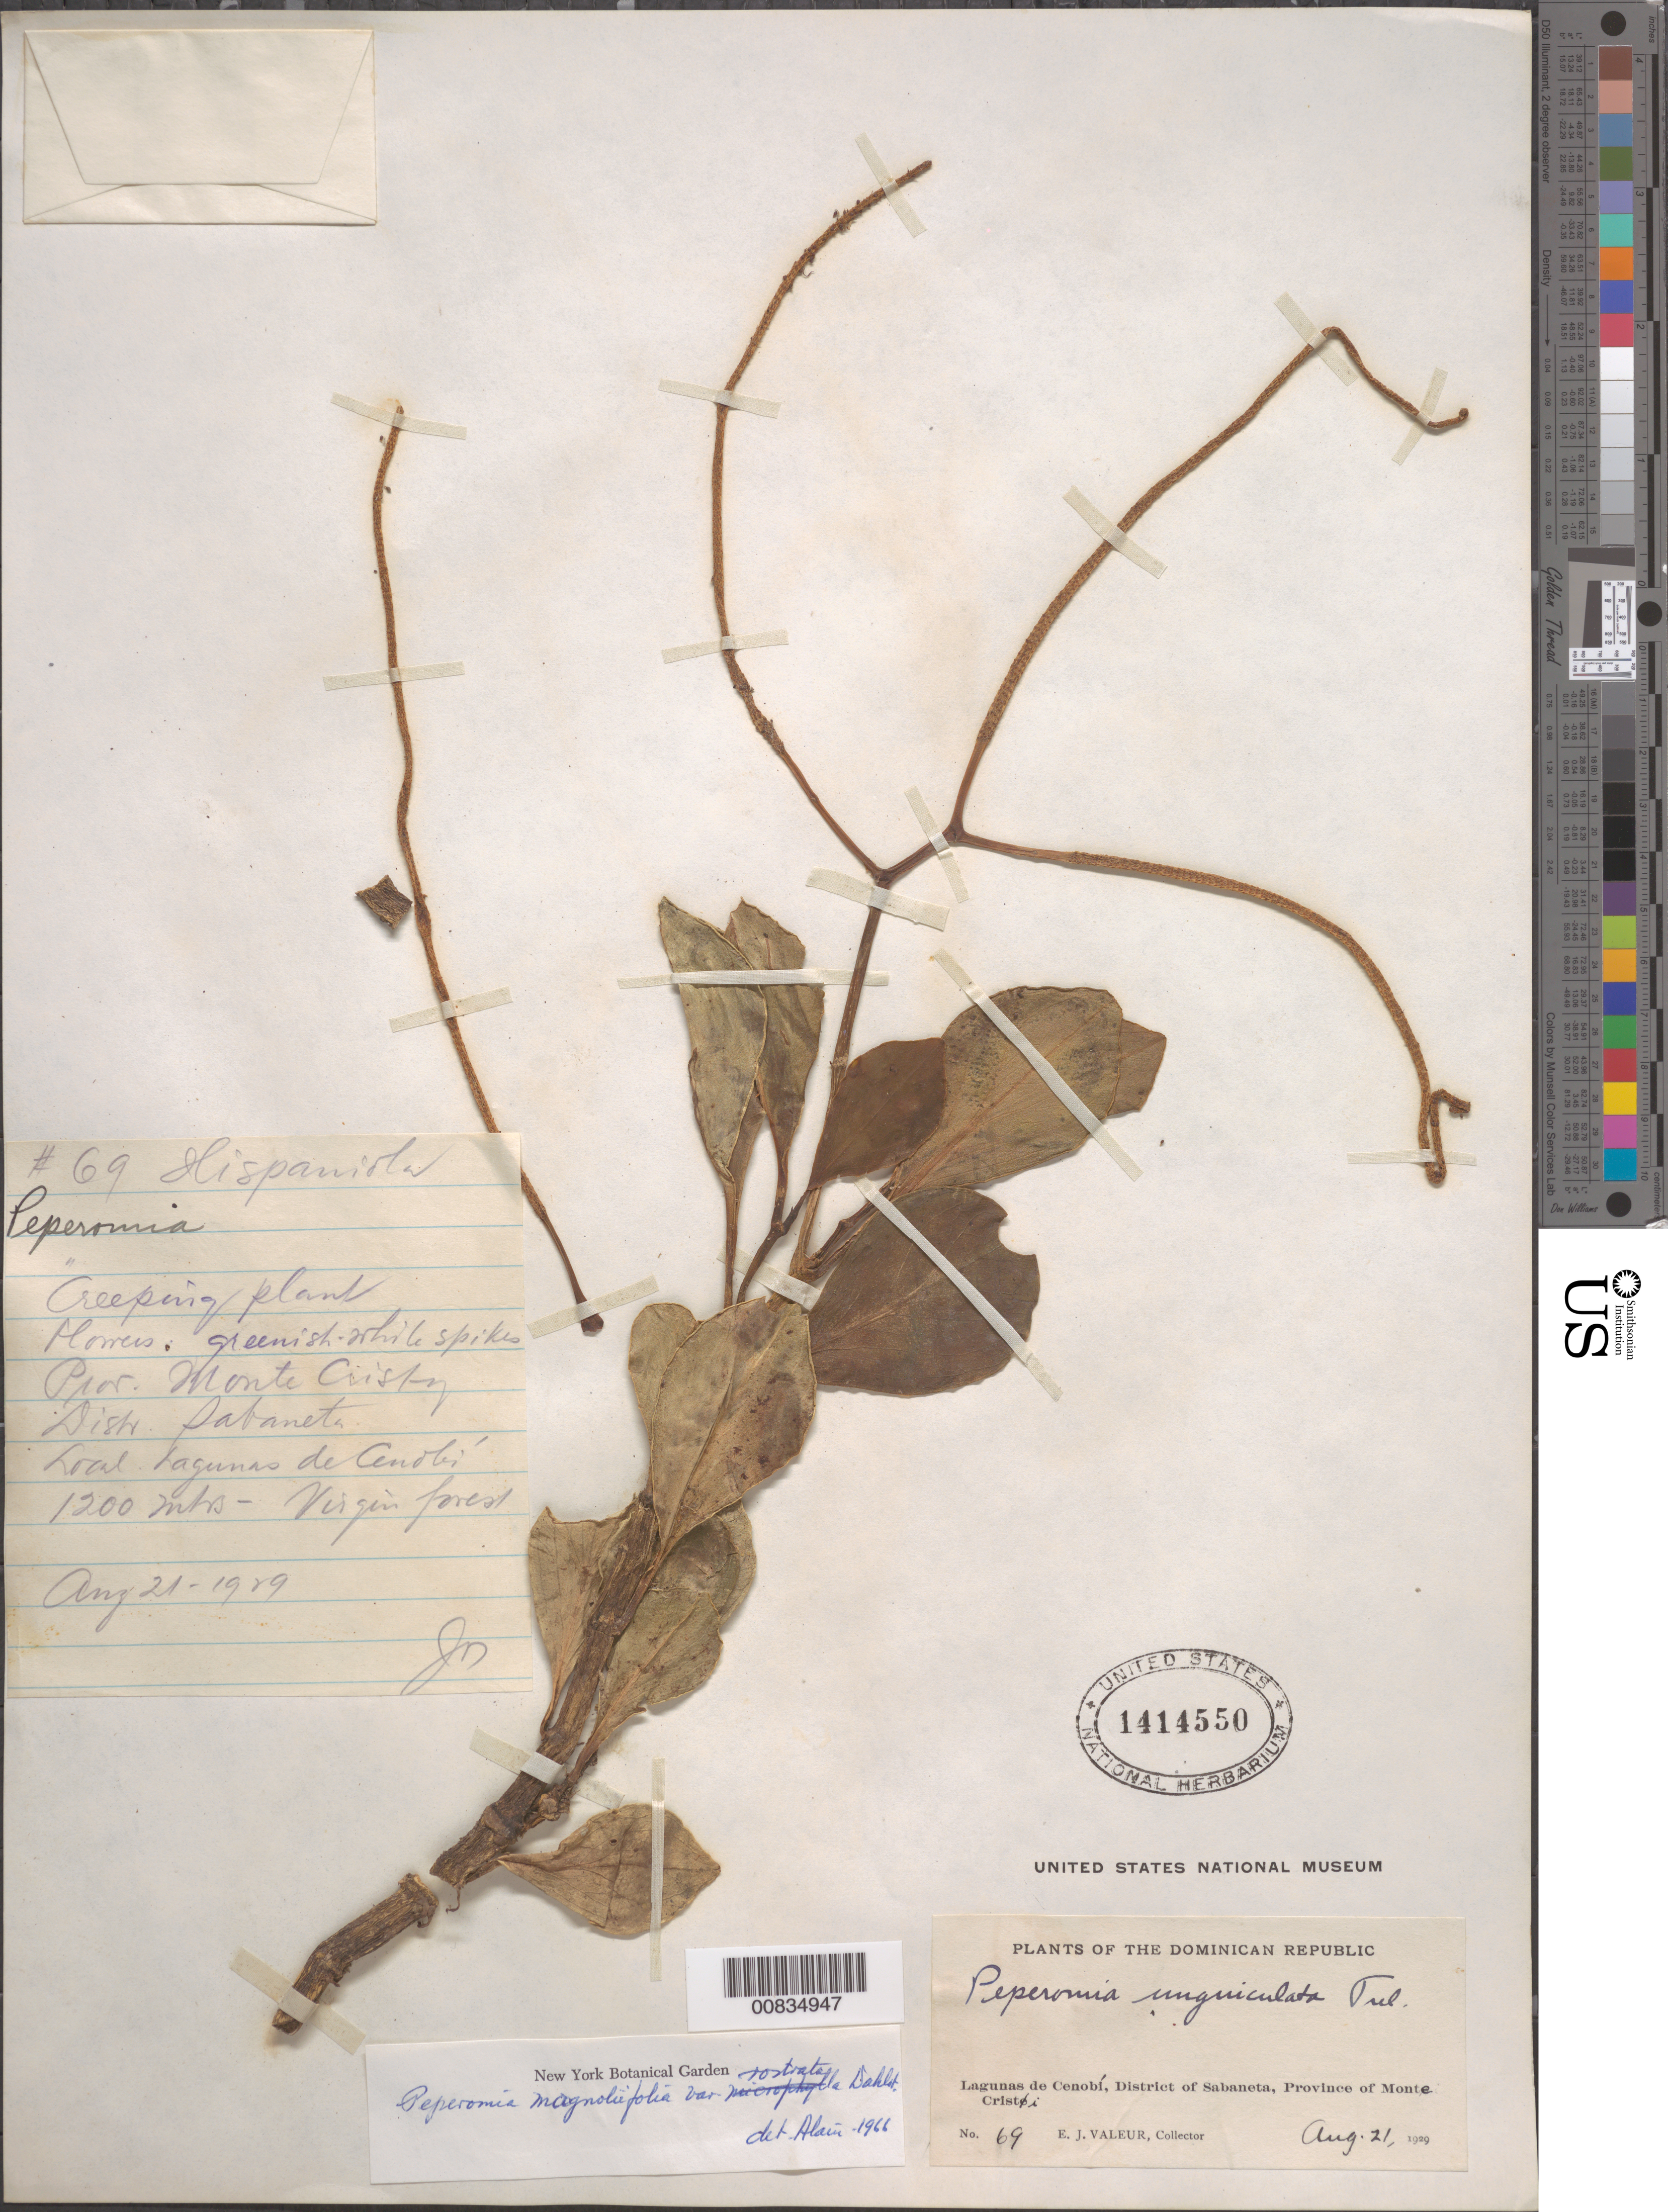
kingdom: Plantae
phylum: Tracheophyta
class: Magnoliopsida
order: Piperales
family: Piperaceae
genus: Peperomia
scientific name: Peperomia magnoliifolia var. rostrata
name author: Dahlst.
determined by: Liogier, Alain H.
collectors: E. Valeur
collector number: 69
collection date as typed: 21 Aug 1929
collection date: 1929-08-21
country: Dominican Republic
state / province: Monte Cristi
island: Hispaniola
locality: Lagunas de Cenobí, District of Sabaneta.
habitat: Virgin forest.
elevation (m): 1200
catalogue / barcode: US 1414550